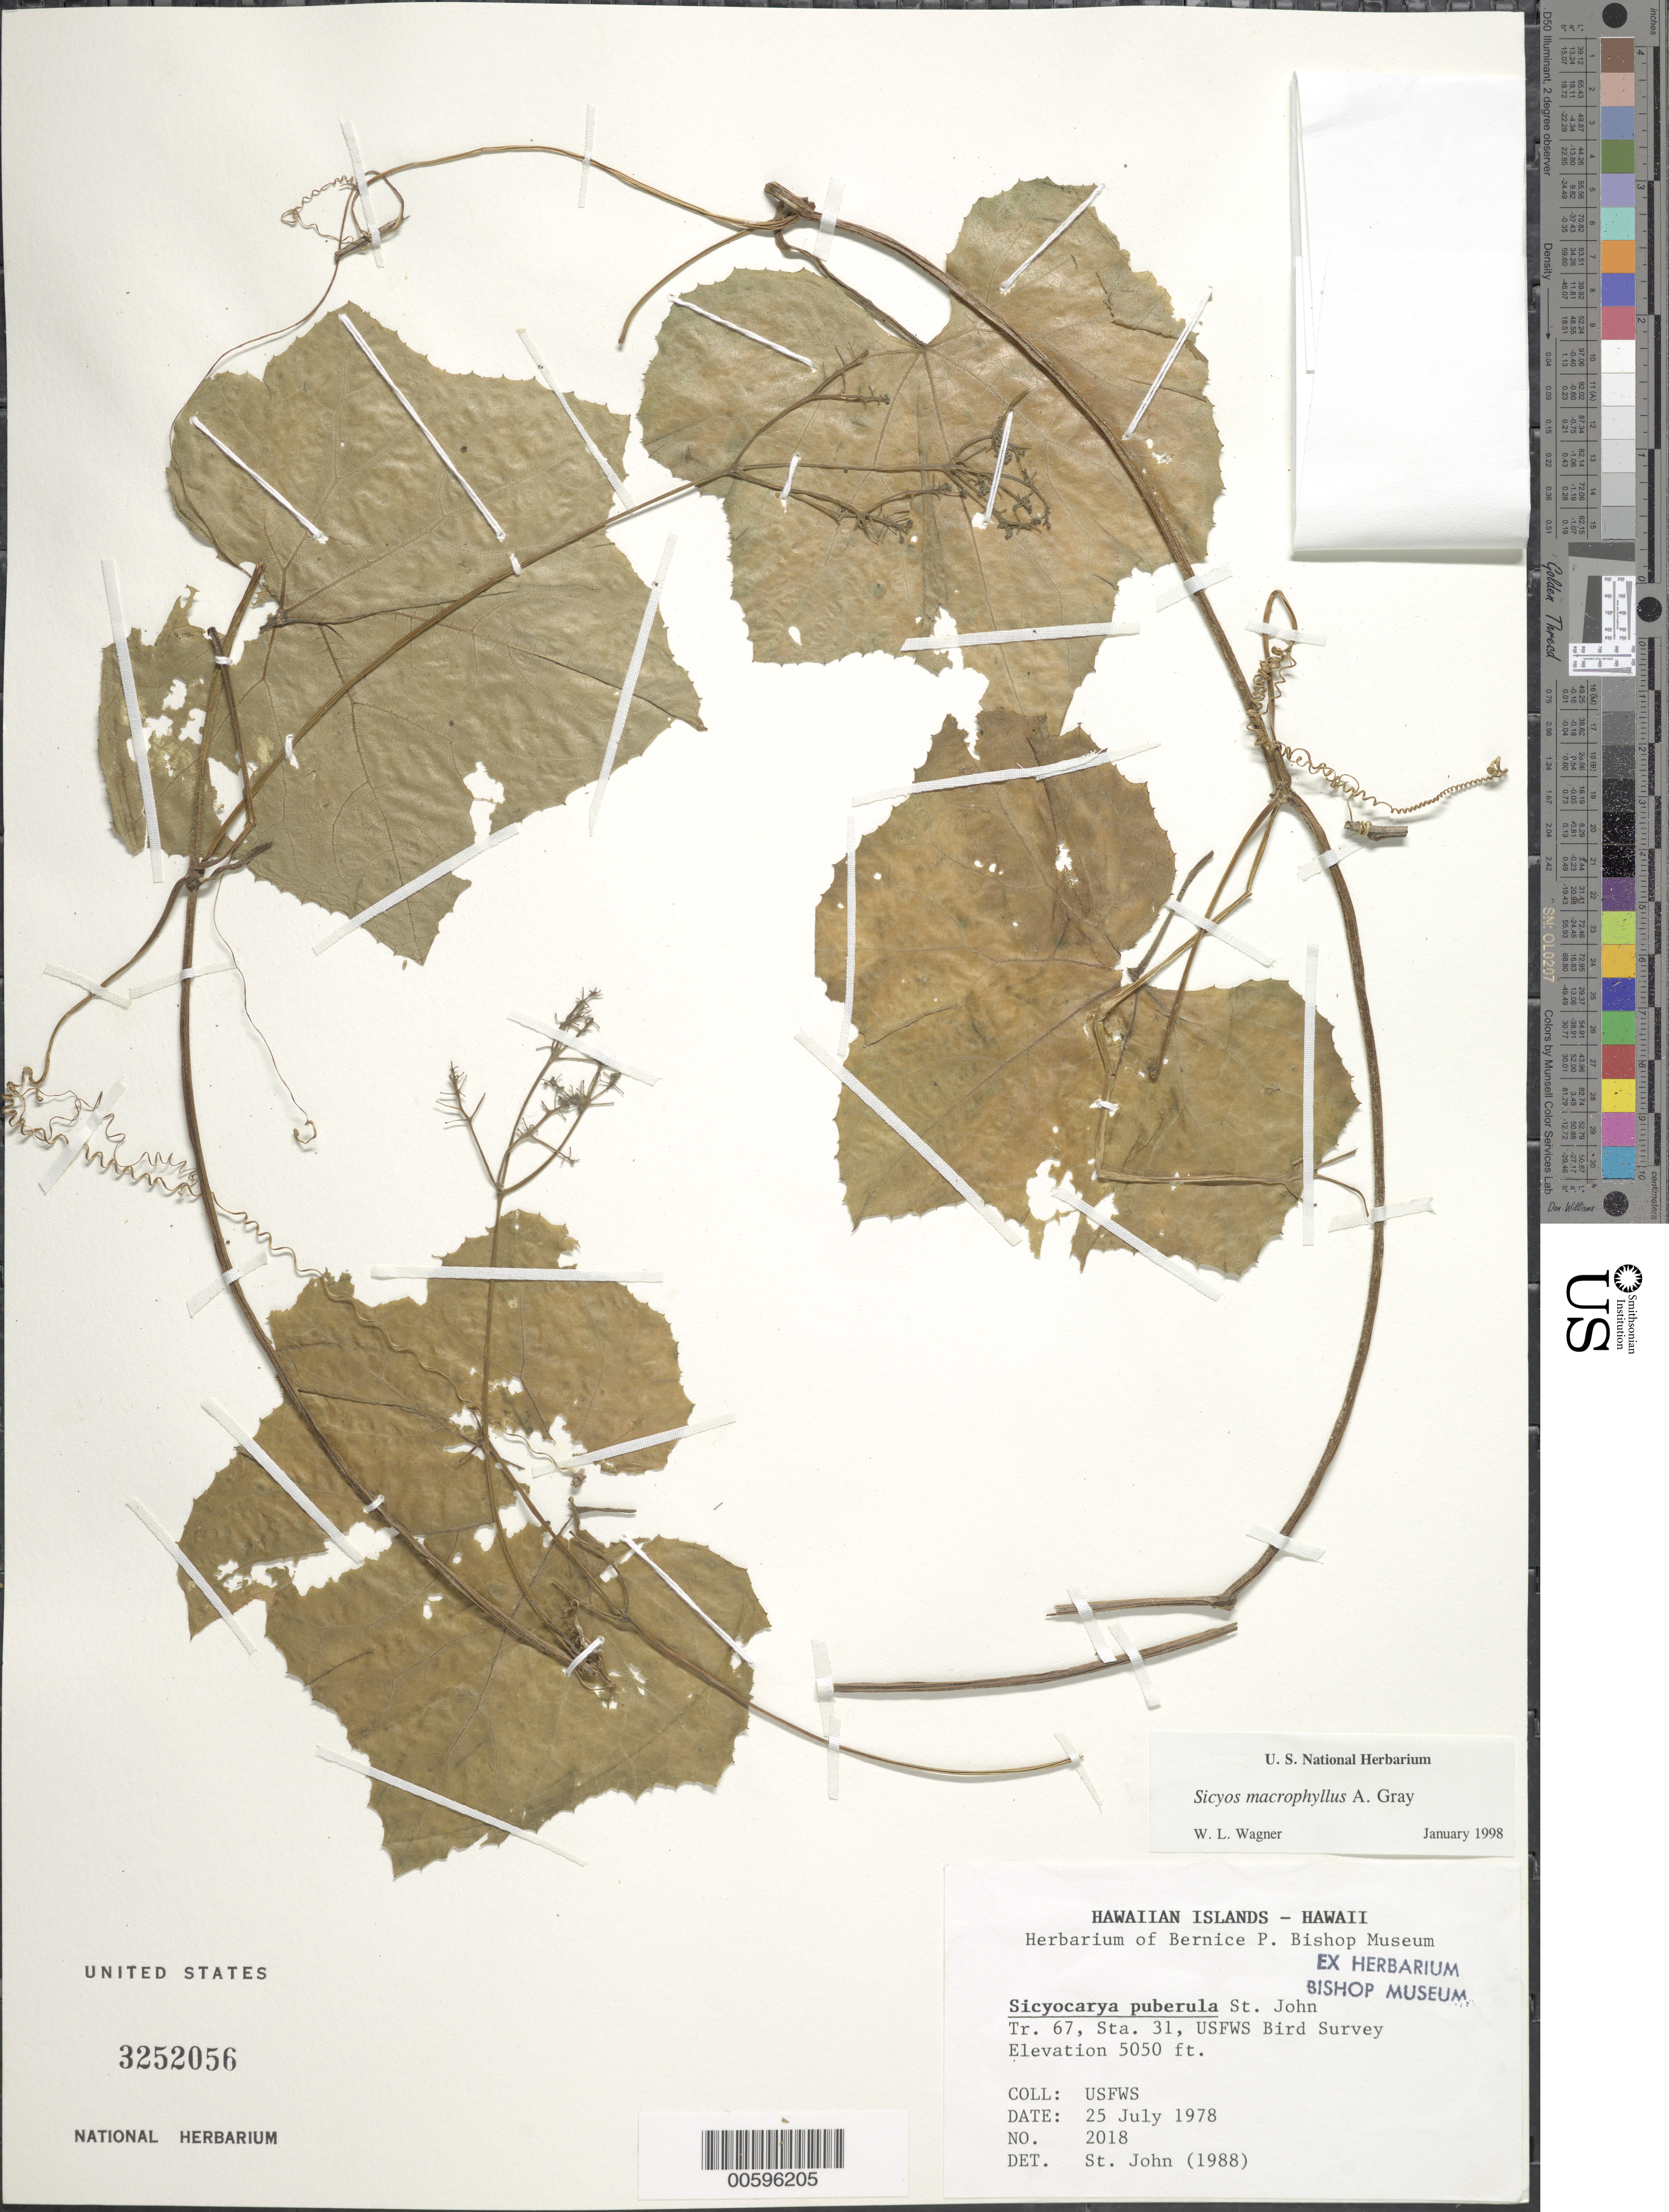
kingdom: Plantae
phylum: Tracheophyta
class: Magnoliopsida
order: Cucurbitales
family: Cucurbitaceae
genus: Sicyos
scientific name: Sicyos macrophyllus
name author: A. Gray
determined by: Wagner, W. L., (BOT), Smithsonian Institution - National Museum of Natural History (UNITED STATES)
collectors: USFWS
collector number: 2018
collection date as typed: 25 Jul 1978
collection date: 1978-07-25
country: United States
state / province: Hawaii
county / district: Hawaii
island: Hawaii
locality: Tr. 67, Sta. 31, USFWS Bird Survey.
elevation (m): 1539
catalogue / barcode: US 3252056